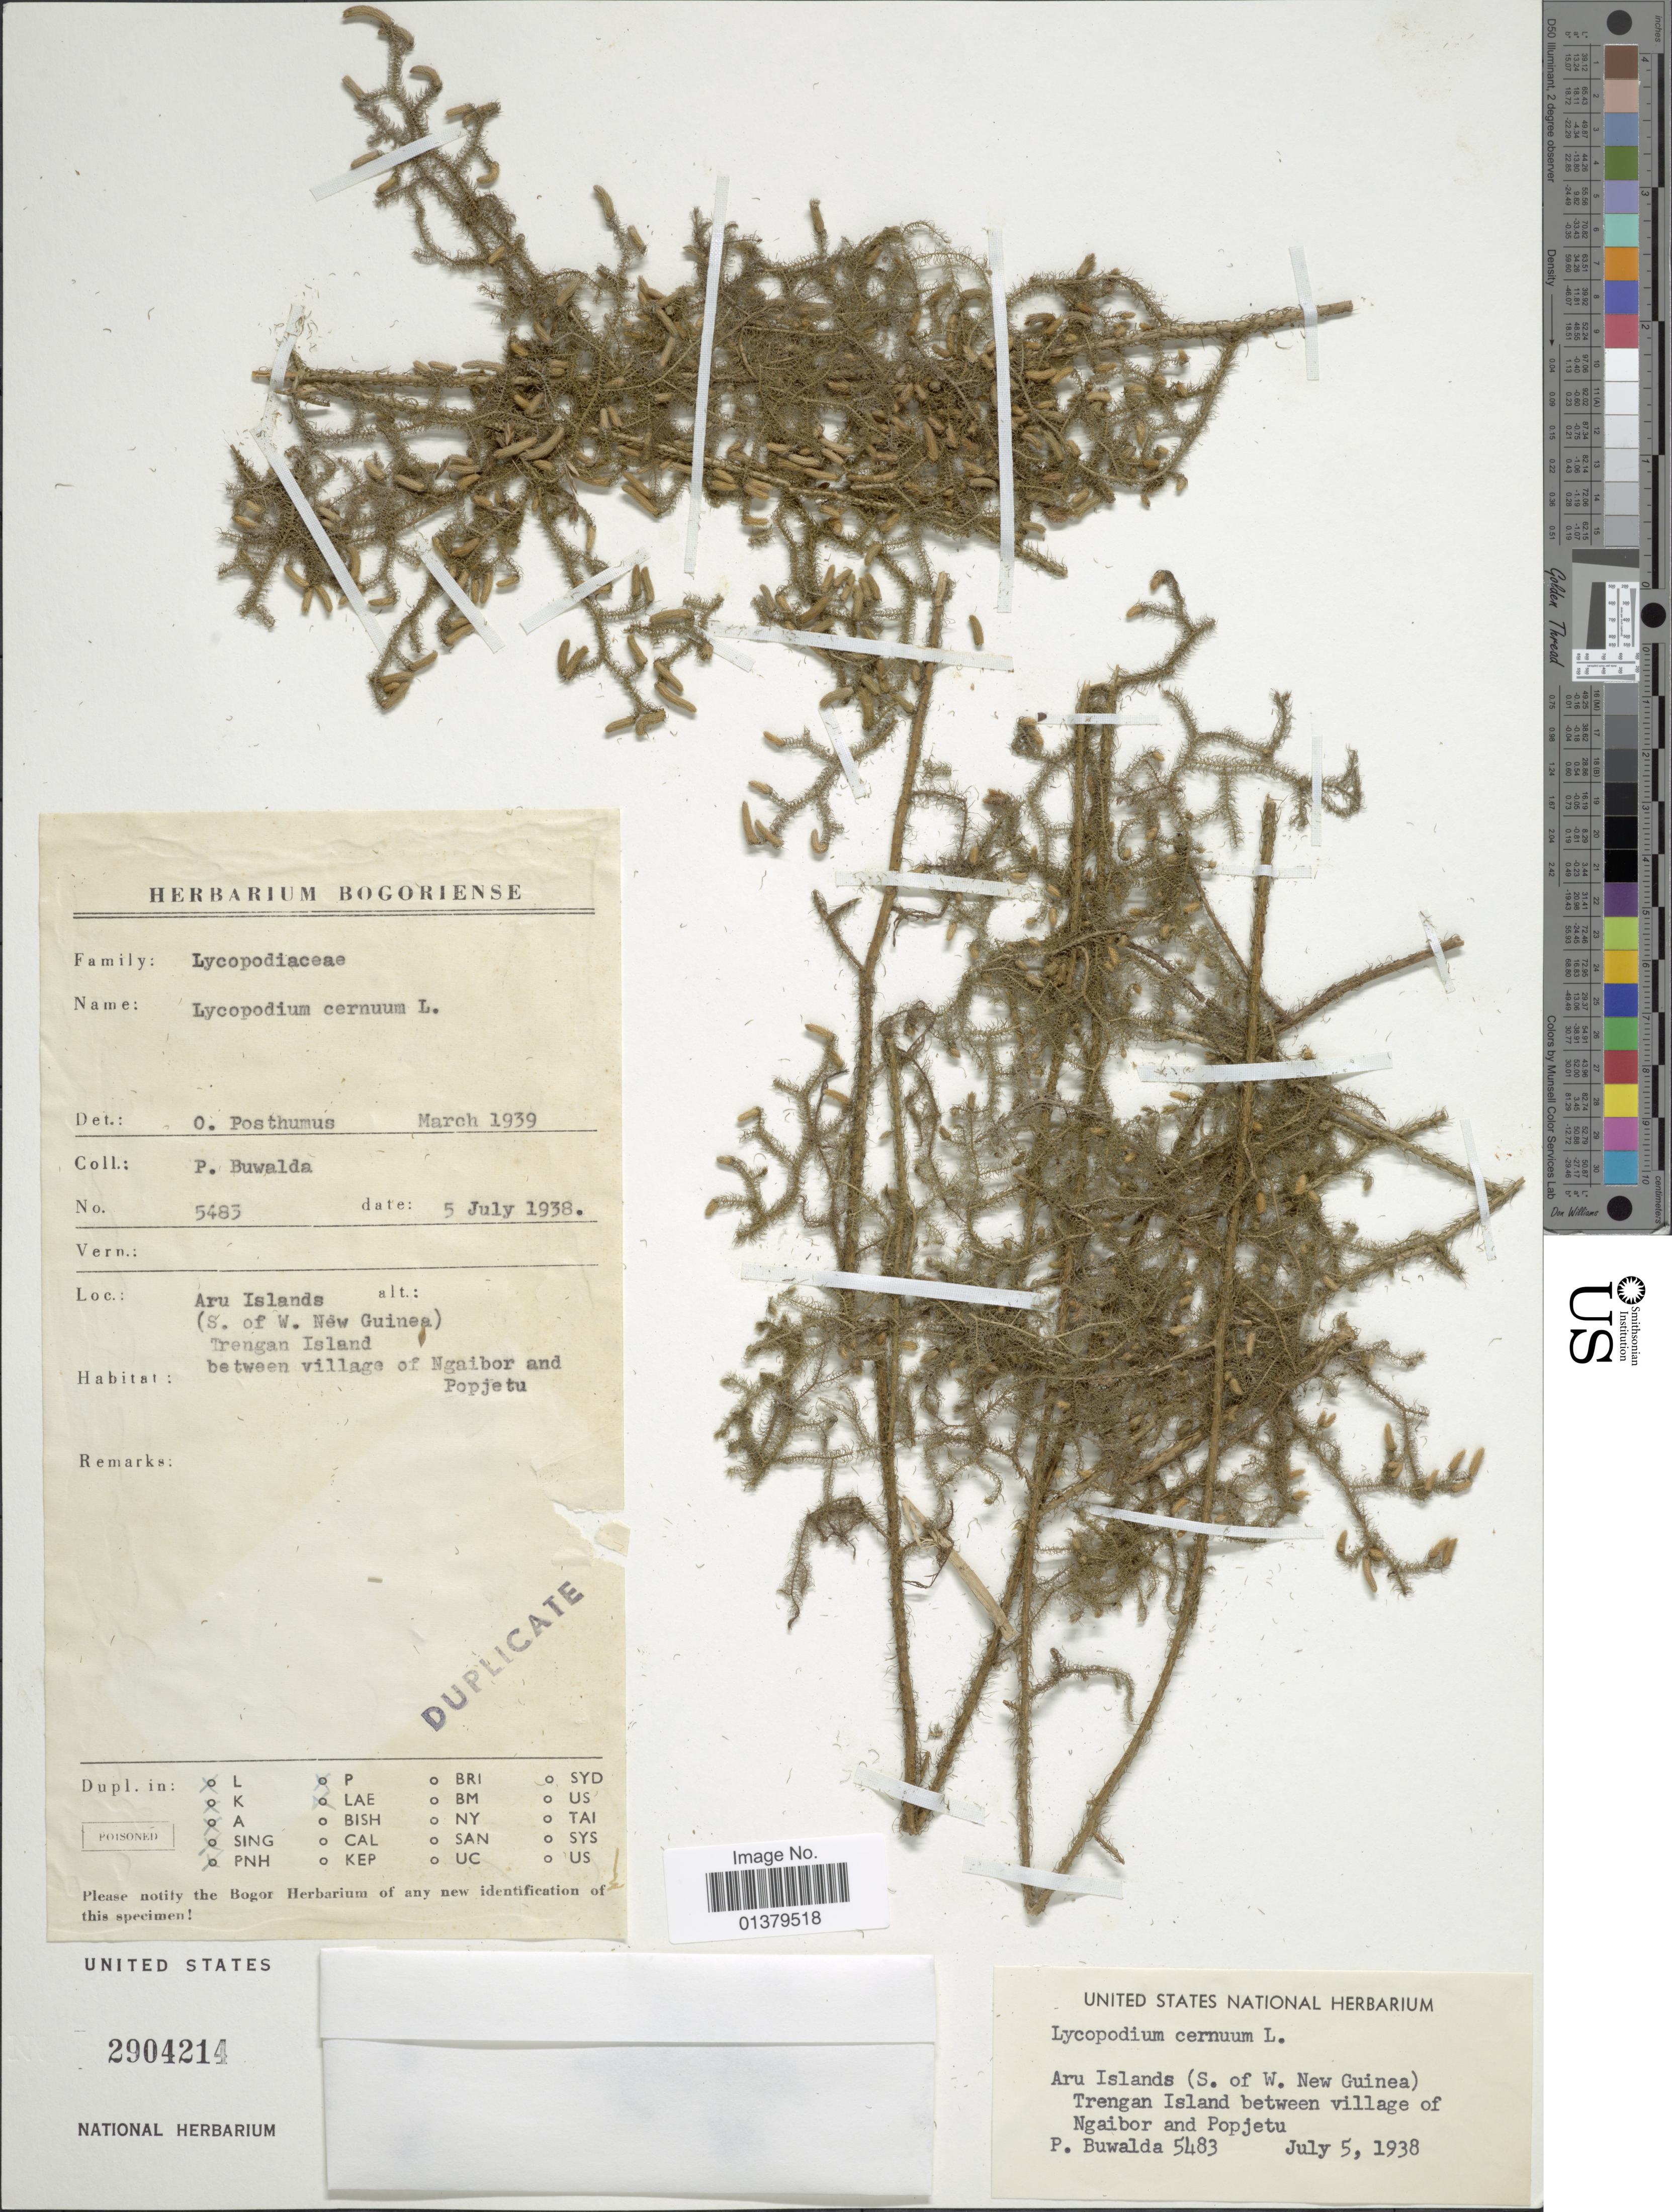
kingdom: Plantae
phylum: Tracheophyta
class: Lycopodiopsida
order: Lycopodiales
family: Lycopodiaceae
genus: Palhinhaea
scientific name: Palhinhaea cernua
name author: (L.) Vasc. & Franco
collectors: P. Buwalda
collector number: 5483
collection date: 1938-07-05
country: Indonesia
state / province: Maluku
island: New Guinea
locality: Aru Islands (S. of W. New Guinea) Trengan Island between village of Ngaibor an d Popjetu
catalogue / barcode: US 2904214